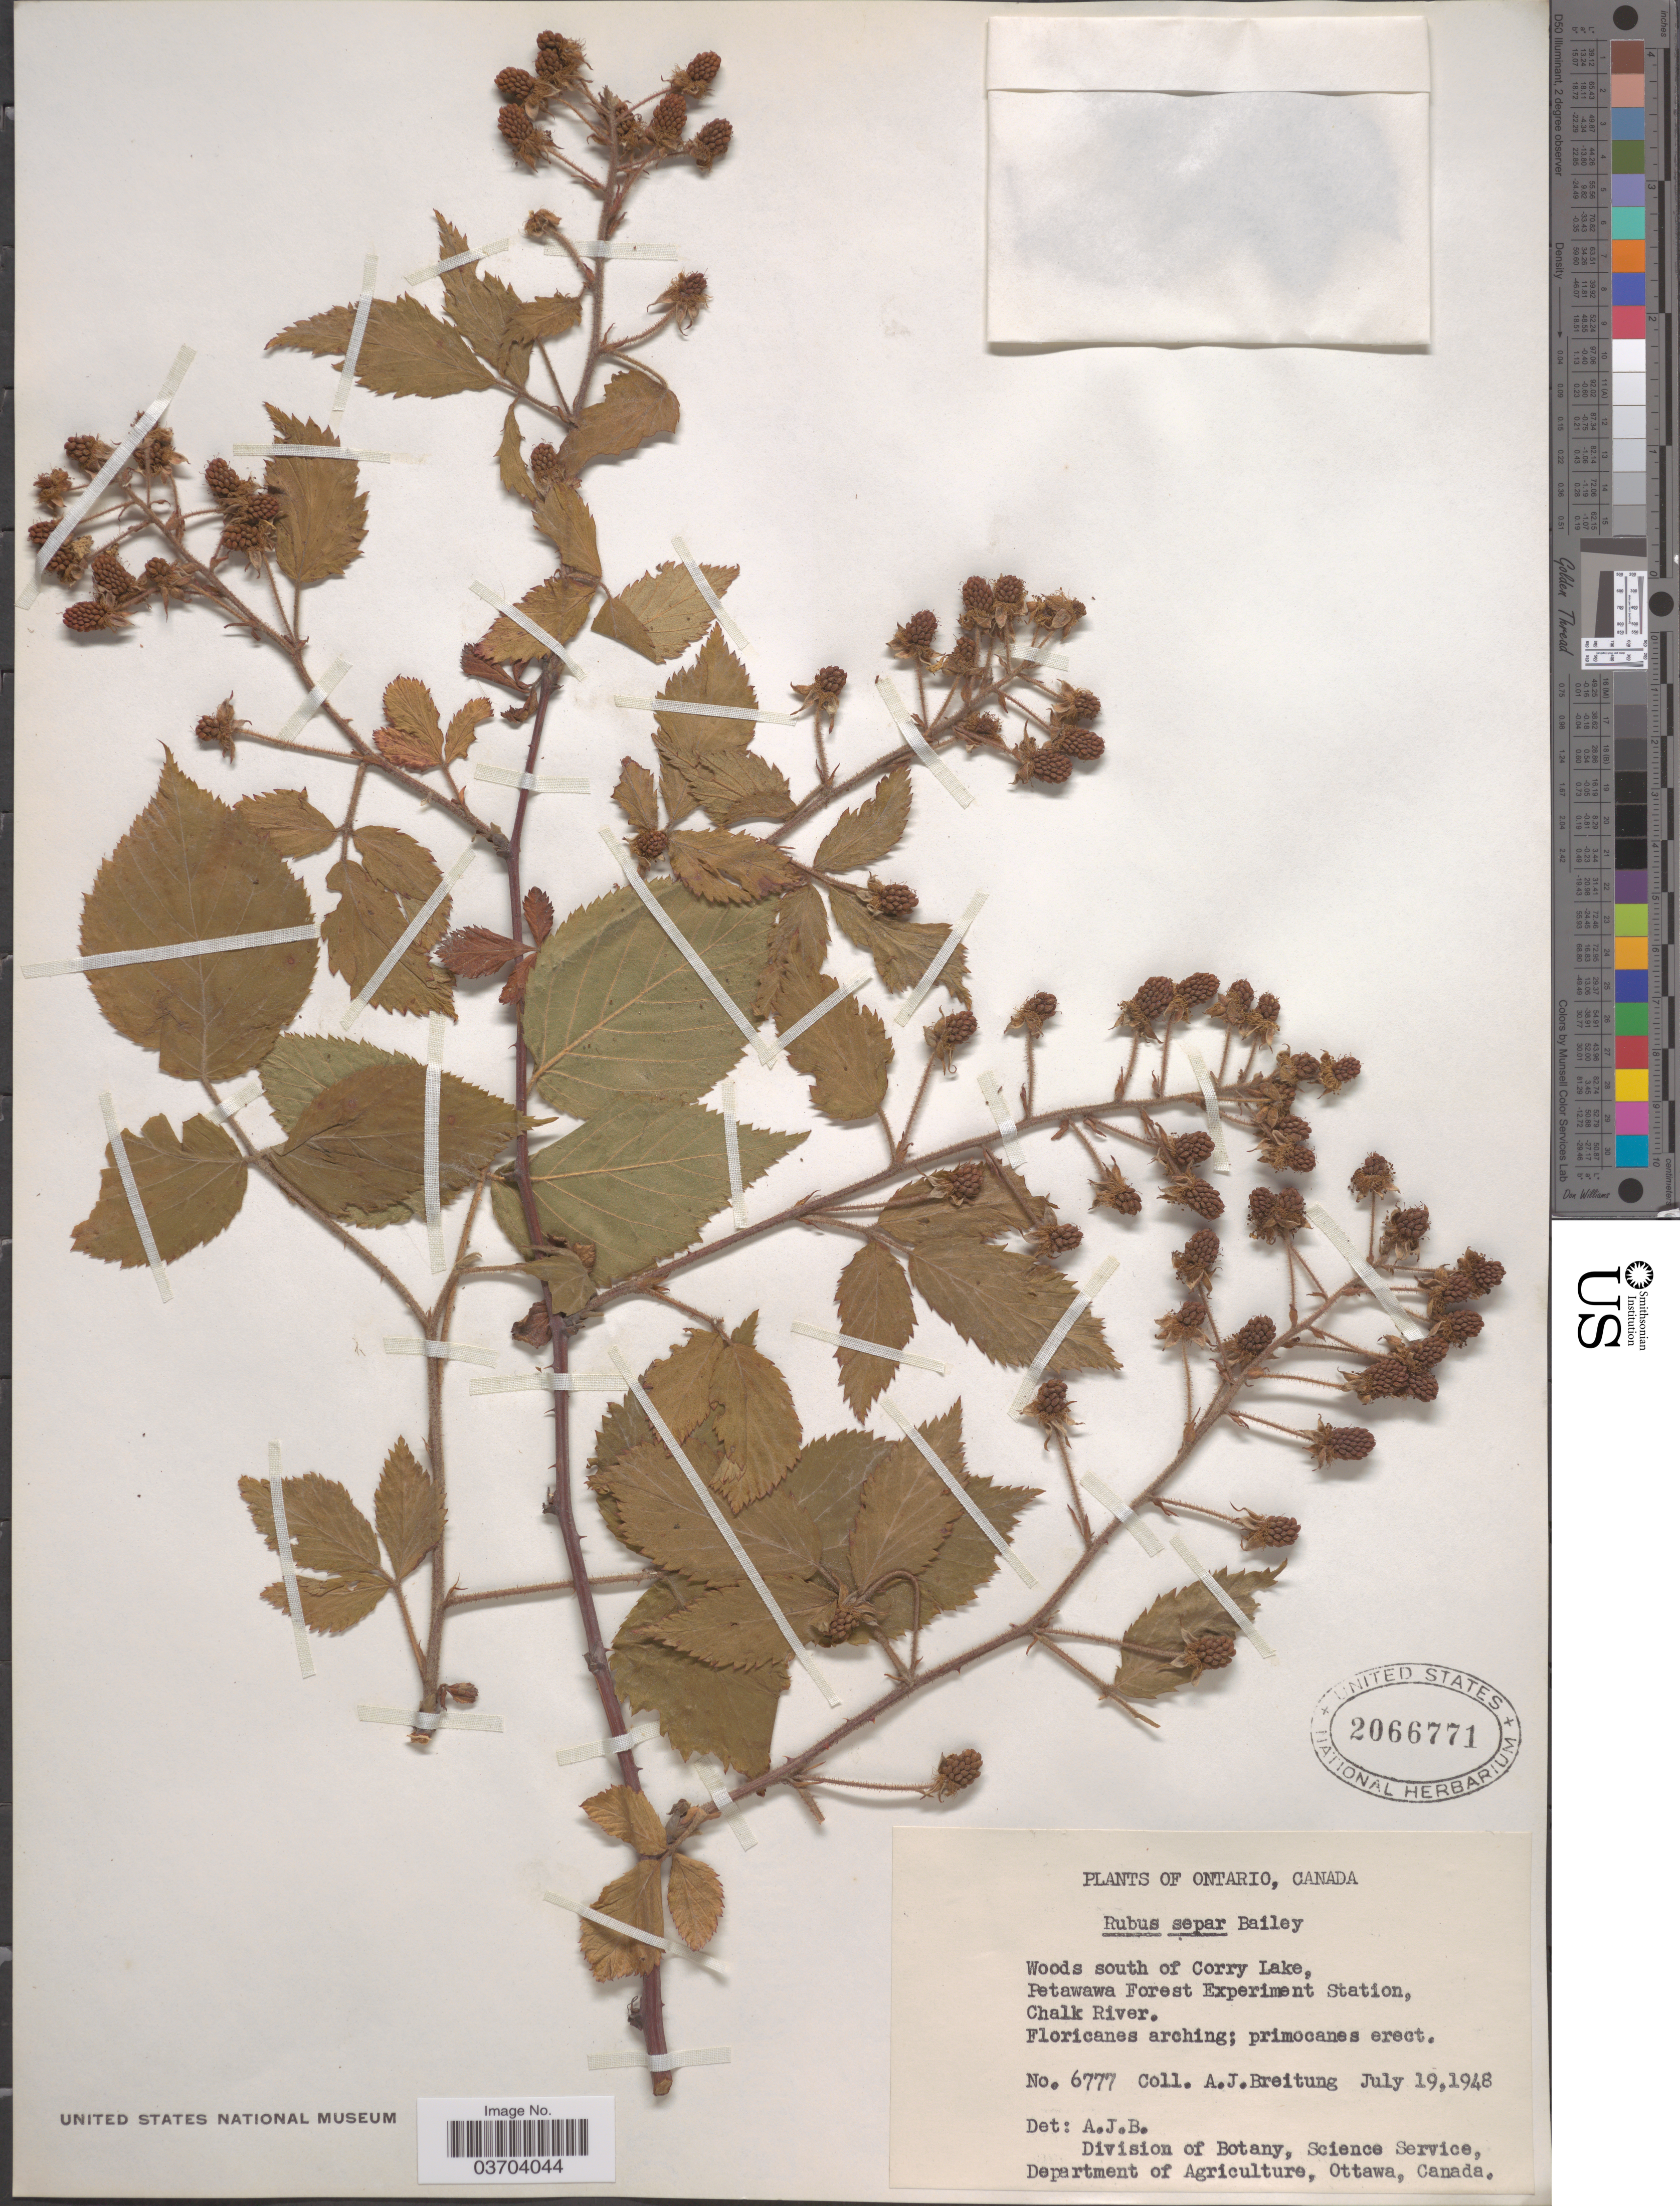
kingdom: Plantae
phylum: Tracheophyta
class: Magnoliopsida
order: Rosales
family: Rosaceae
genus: Rubus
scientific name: Rubus allegheniensis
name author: Porter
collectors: A. Breitung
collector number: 6777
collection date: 1948-07-19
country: Canada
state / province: Ontario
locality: Woods south of Corry Lake, Petawawa Forest Experiment Station, Chalk River.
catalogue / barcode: US 2066771